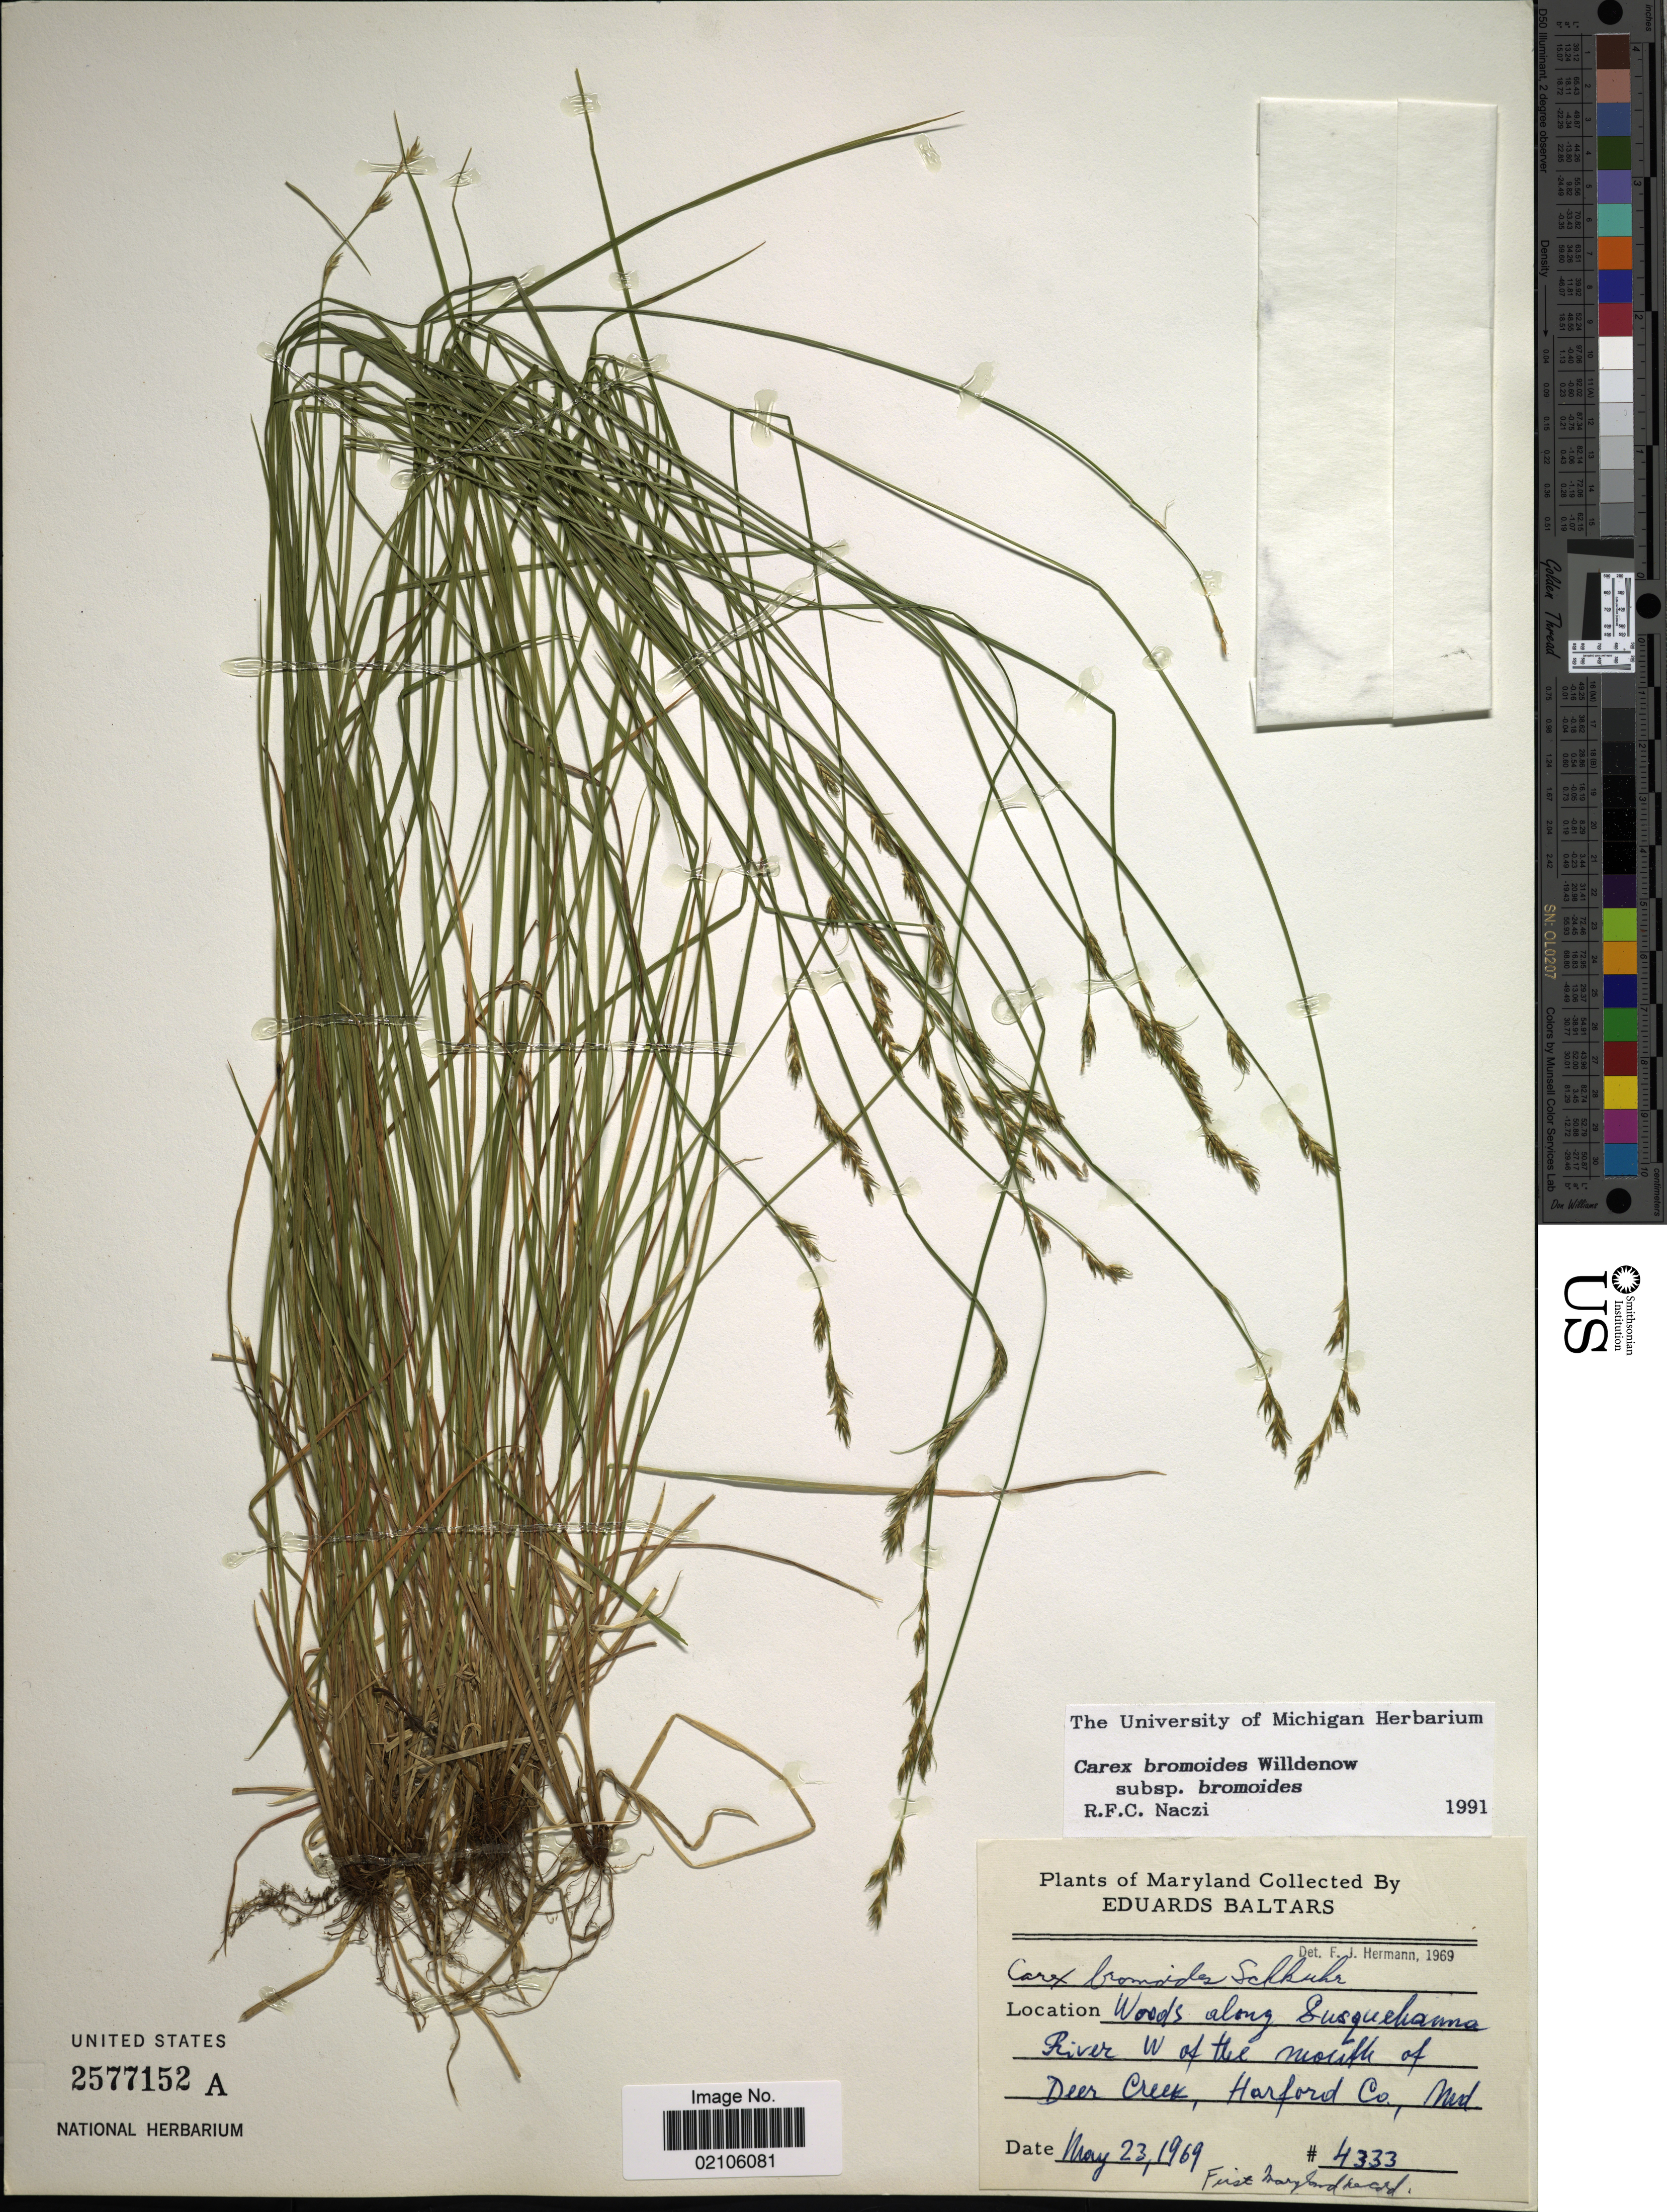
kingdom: Plantae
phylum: Tracheophyta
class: Liliopsida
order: Poales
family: Cyperaceae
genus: Carex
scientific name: Carex bromoides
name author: Willd.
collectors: E. Baltars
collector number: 4333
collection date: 1969-05-23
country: United States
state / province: Maryland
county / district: Harford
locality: Woods along Susquehama River W of the mouth of Deer Creek, Harford Co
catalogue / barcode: US 2577152A